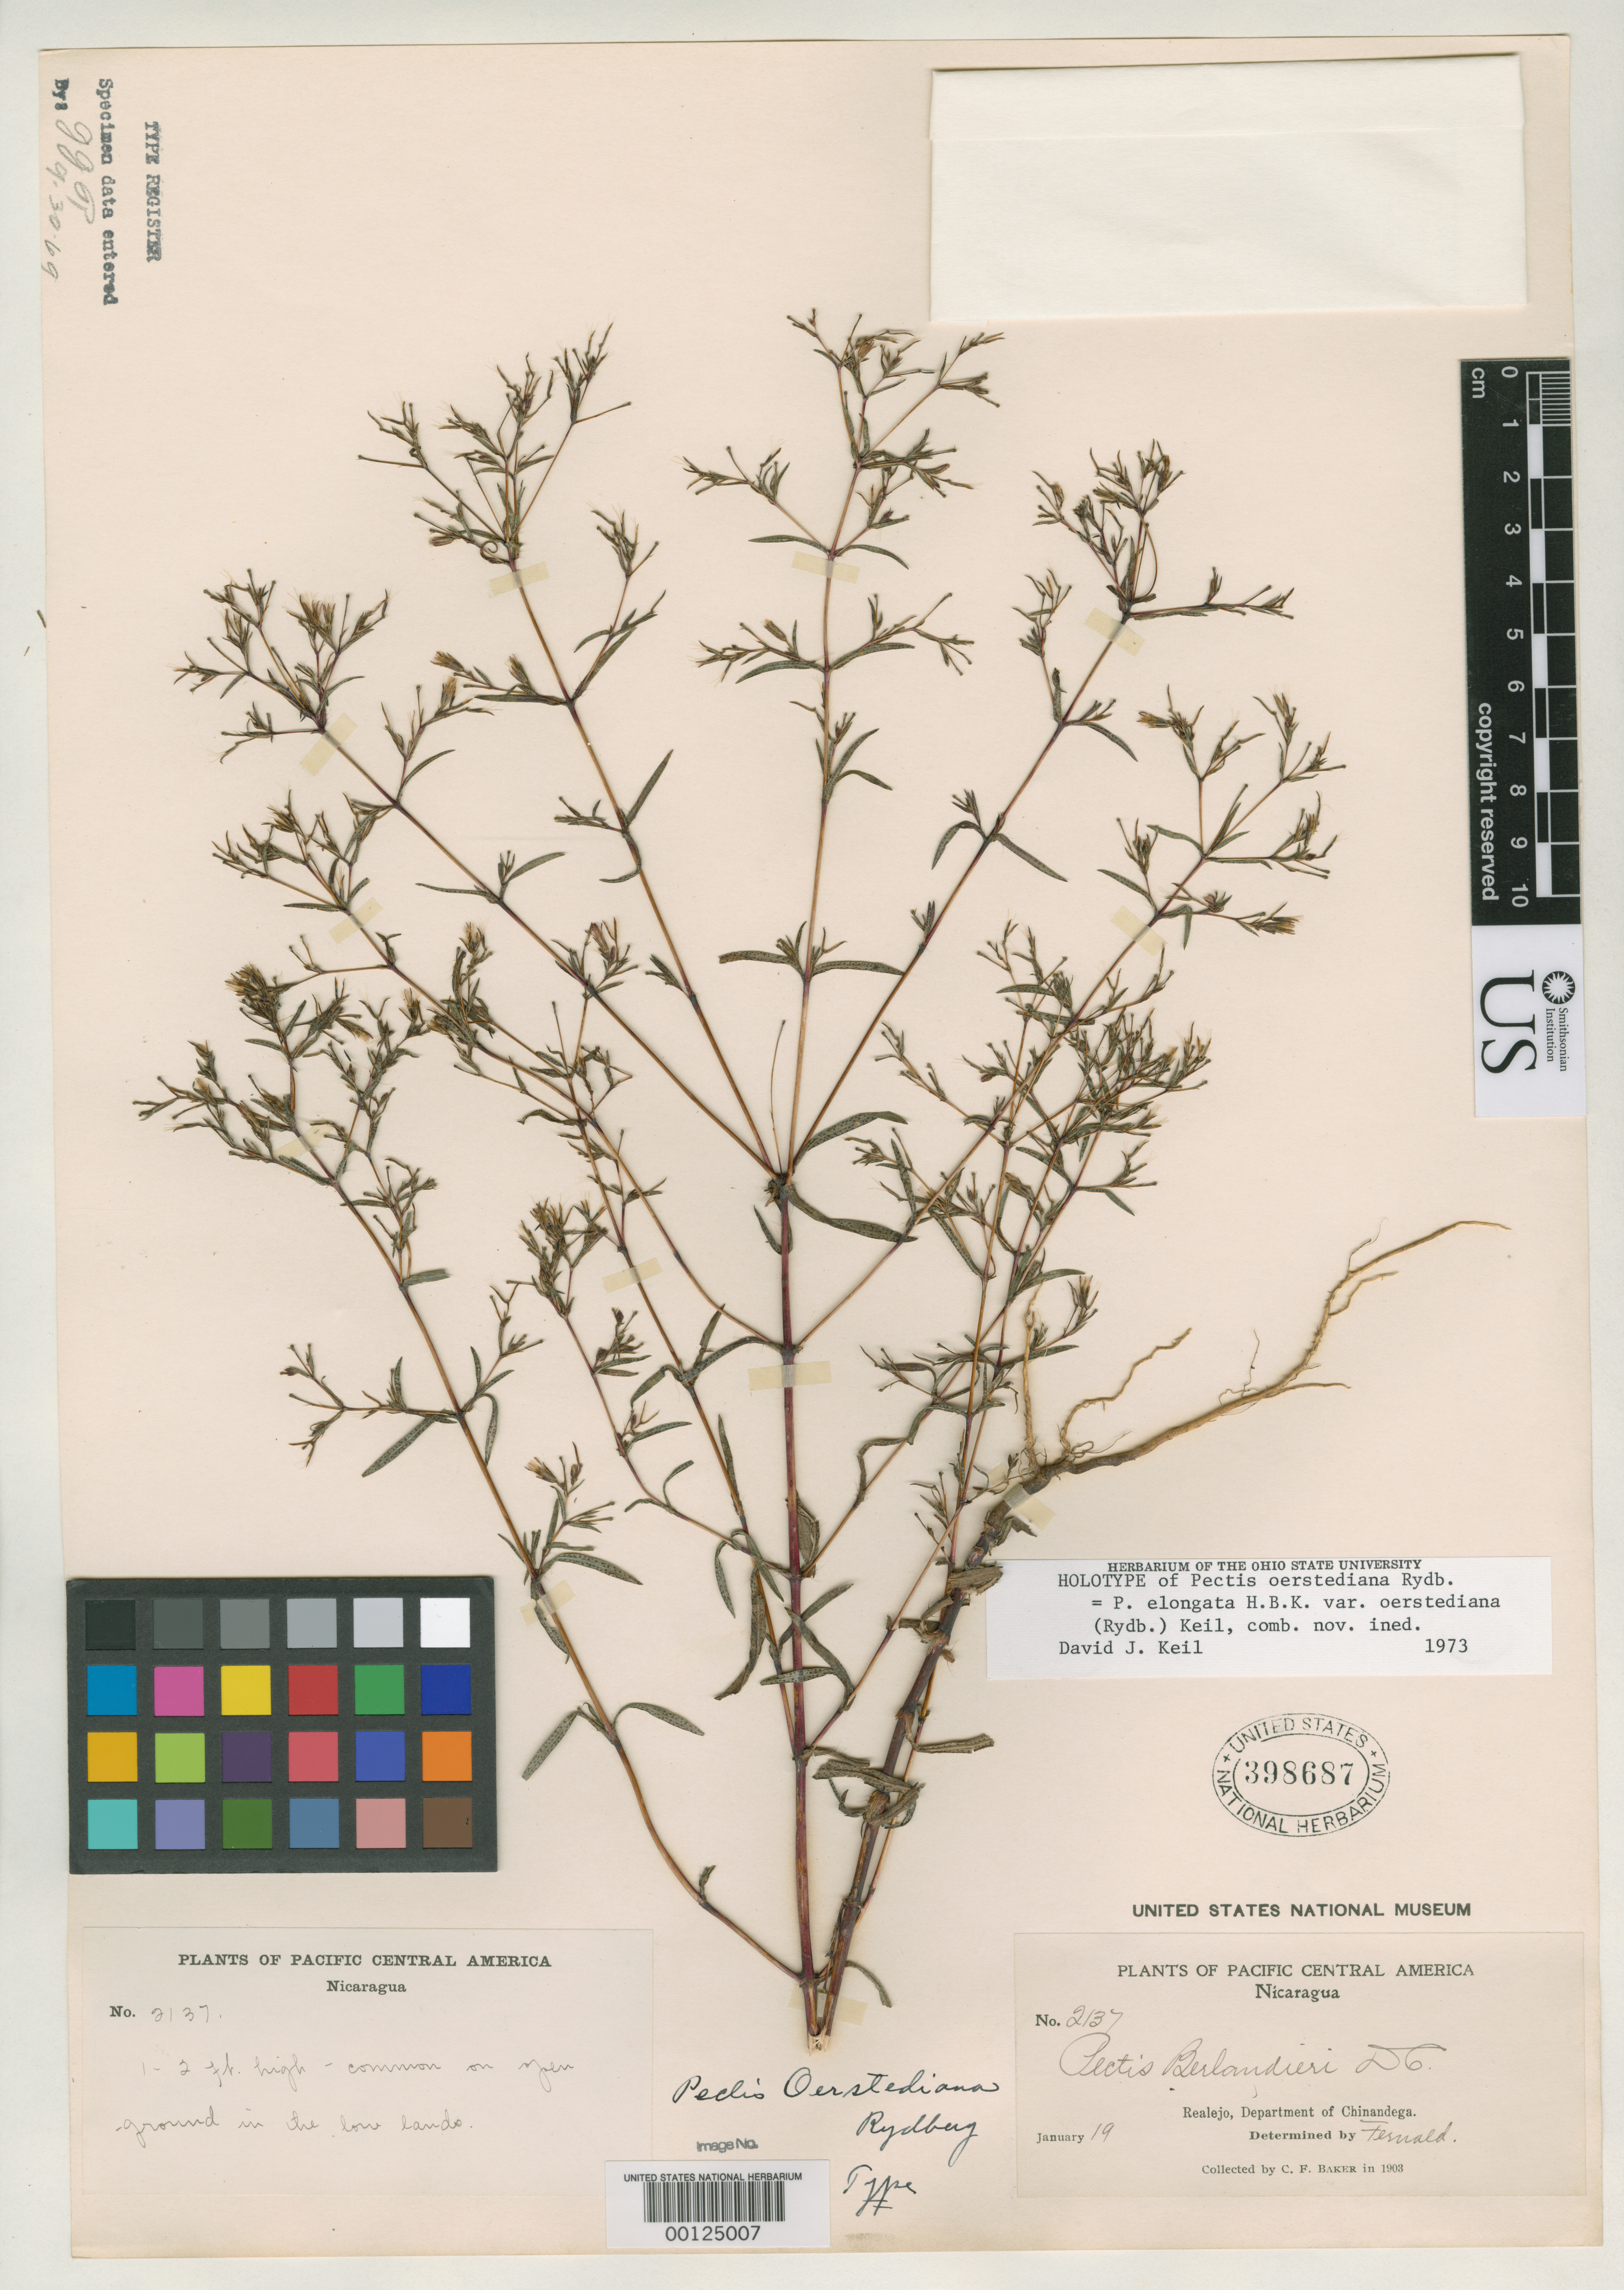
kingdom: Plantae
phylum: Tracheophyta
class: Magnoliopsida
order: Asterales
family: Asteraceae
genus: Pectis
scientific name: Pectis oerstediana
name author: Rydb.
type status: Holotype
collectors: C. F. Baker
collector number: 2137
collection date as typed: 19 Jan 1903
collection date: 1903-01-19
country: Nicaragua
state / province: Chinandega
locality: Relalejo.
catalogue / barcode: US 398687